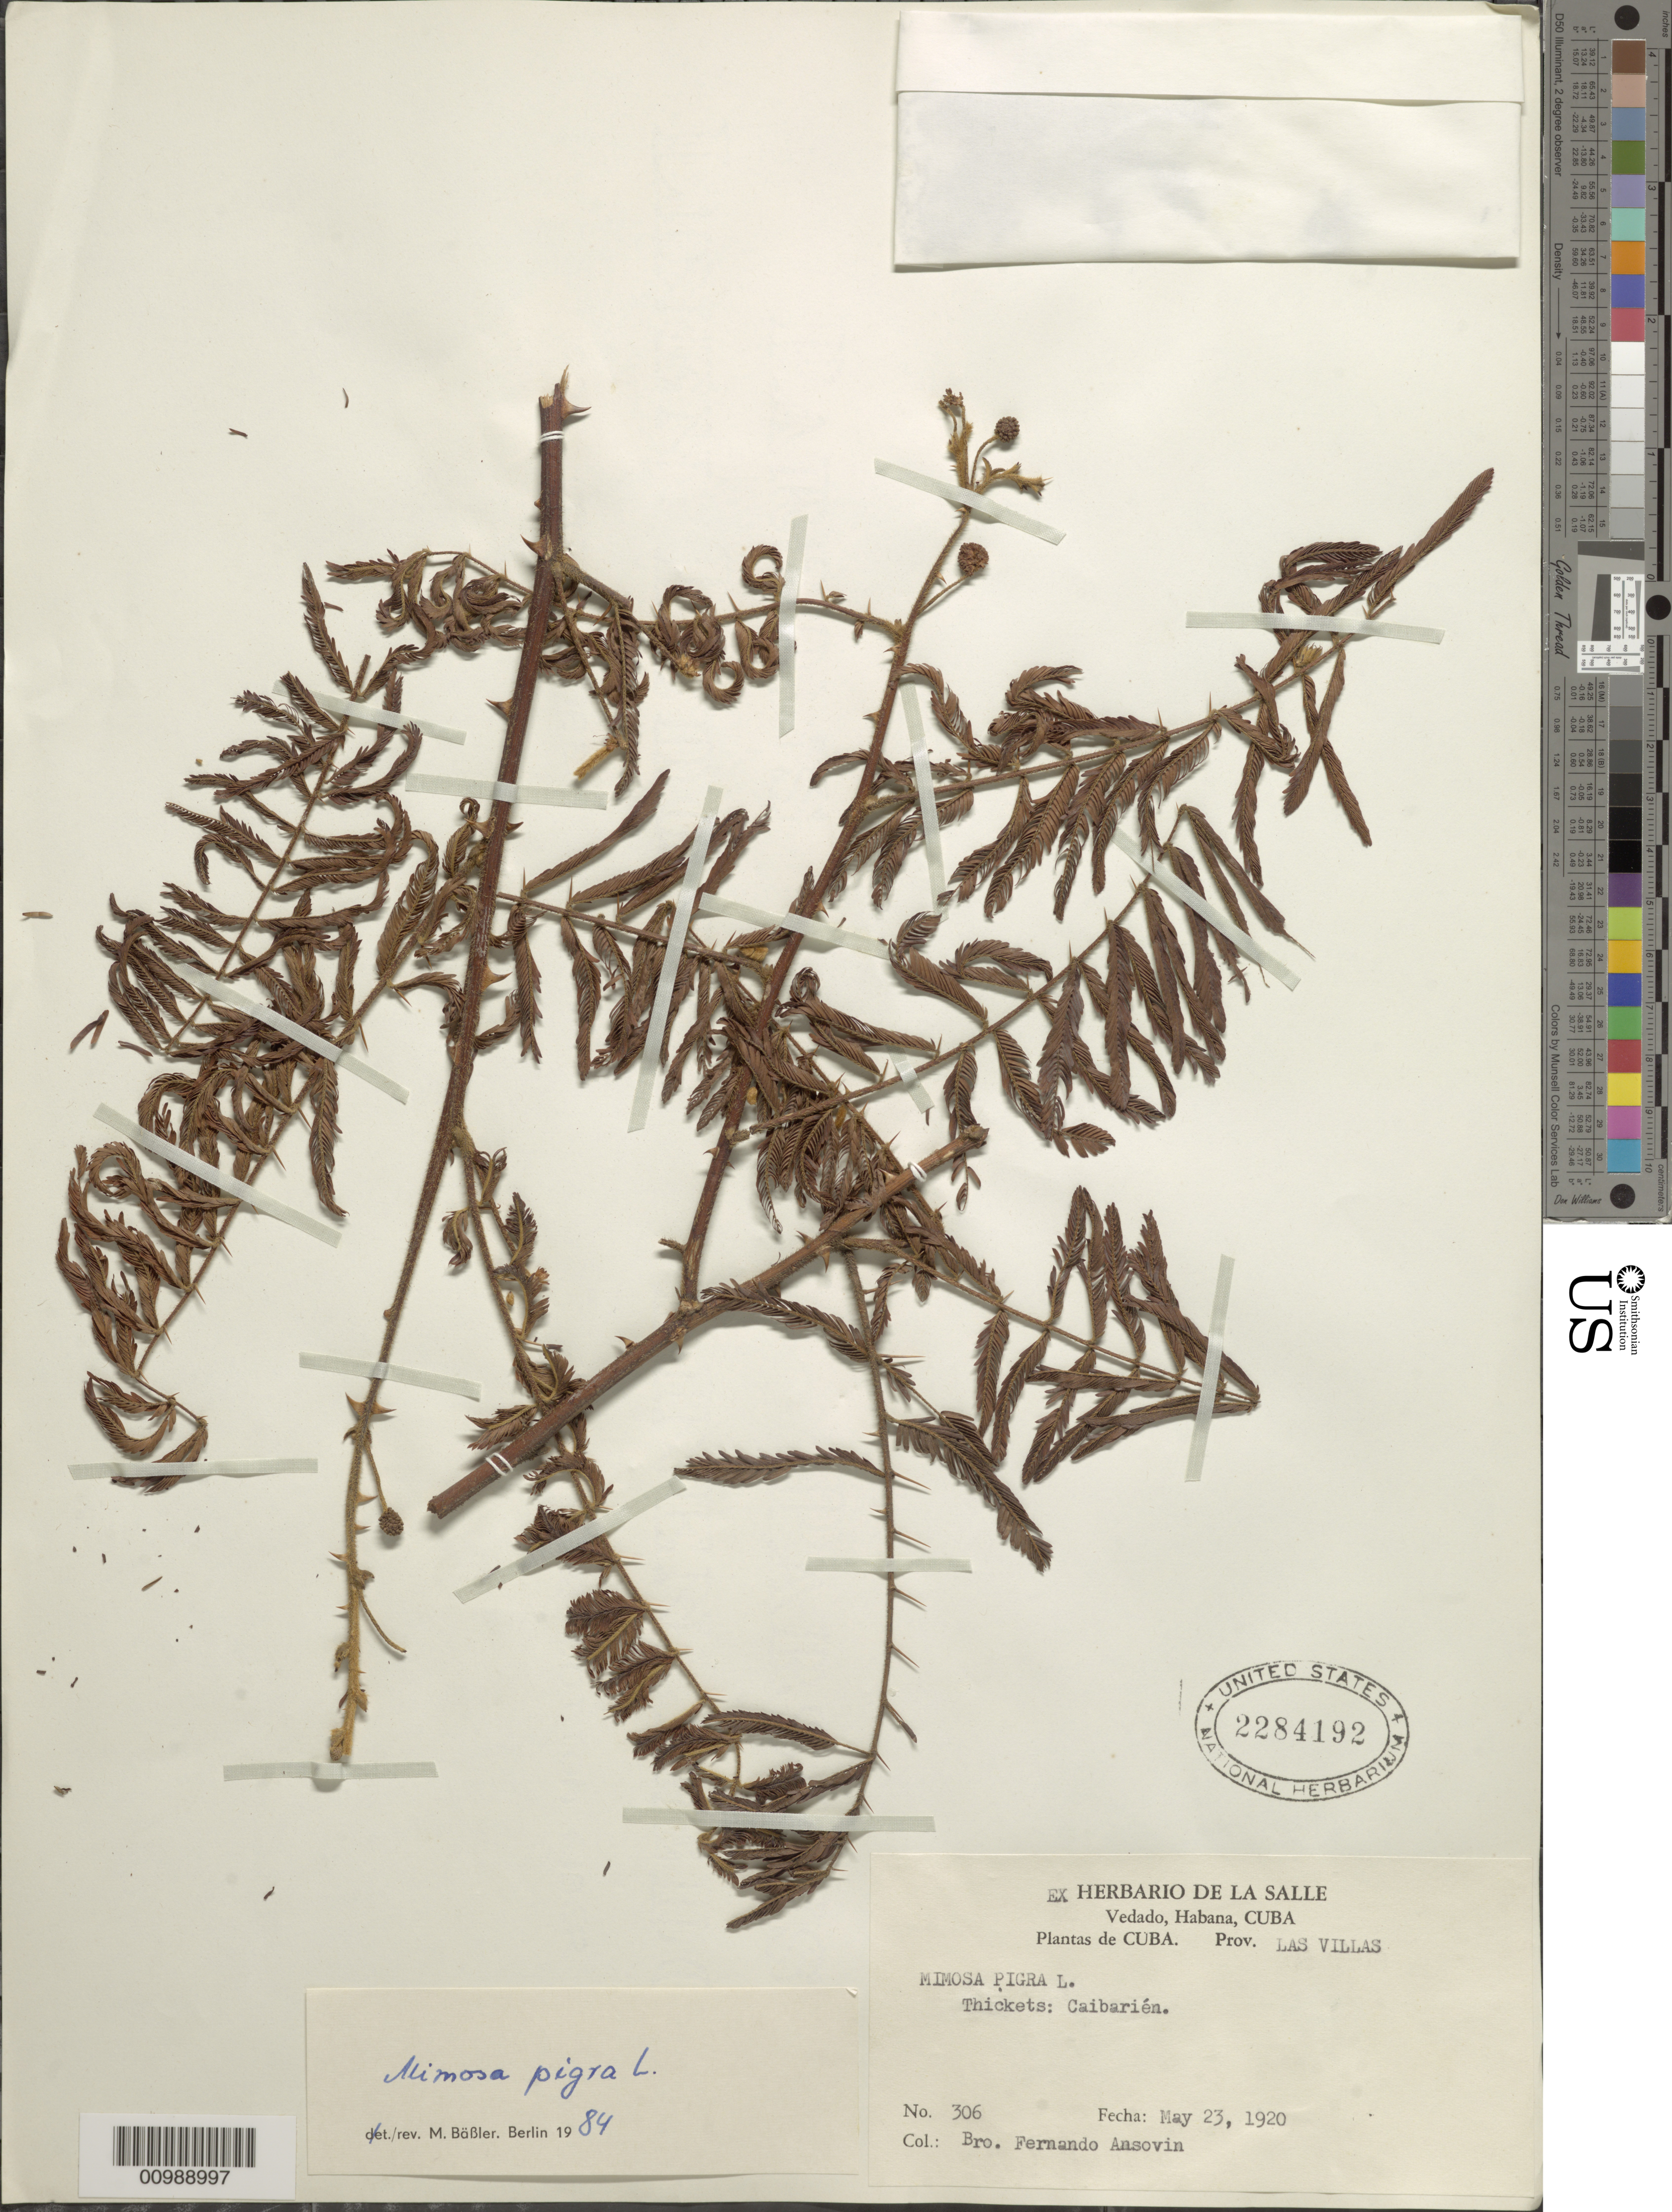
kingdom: Plantae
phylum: Tracheophyta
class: Magnoliopsida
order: Fabales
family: Fabaceae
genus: Mimosa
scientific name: Mimosa pigra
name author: L.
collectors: B. Ansovin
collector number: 306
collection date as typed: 23 May 1920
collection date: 1920-05-23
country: Cuba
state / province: Las Villas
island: Cuba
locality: C aibarien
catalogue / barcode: US 2284192